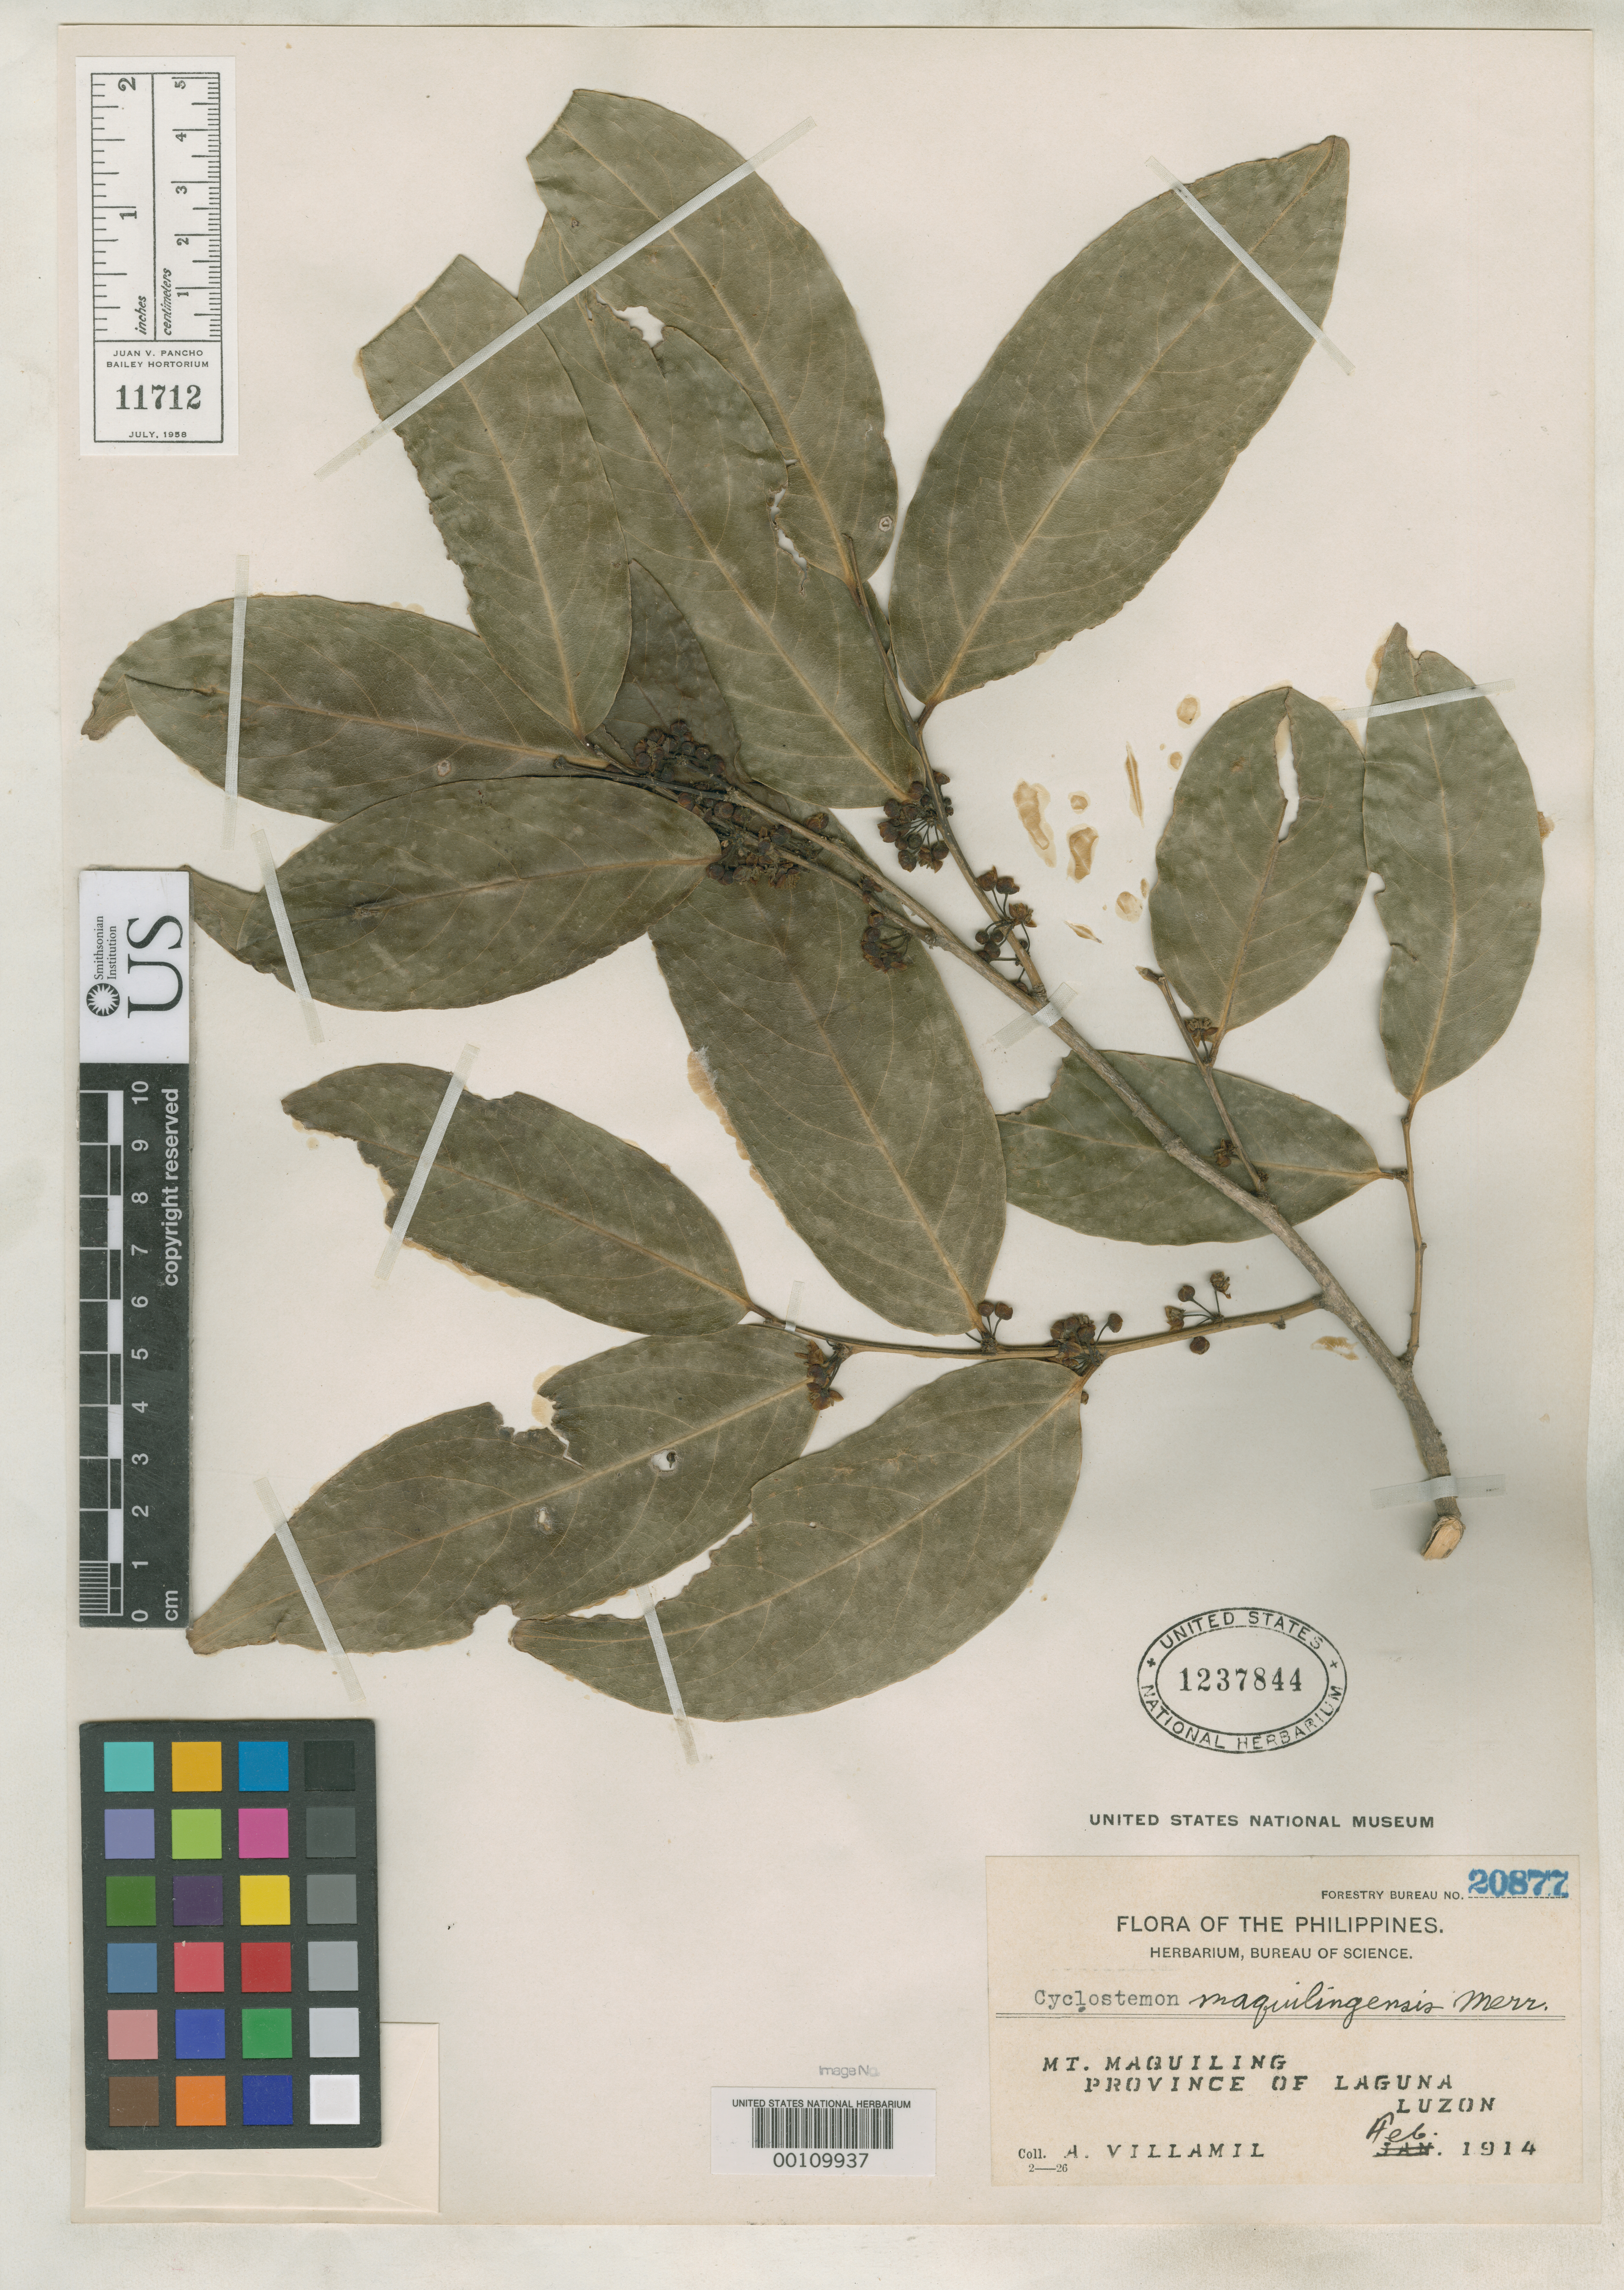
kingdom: Plantae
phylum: Tracheophyta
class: Magnoliopsida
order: Malpighiales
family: Putranjivaceae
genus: Cyclostemon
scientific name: Cyclostemon maquilingensis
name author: Merr.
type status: Isotype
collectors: A. Villamil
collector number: Bur. Sci. 20877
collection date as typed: Feb 1914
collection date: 1914-02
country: Philippines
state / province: Calabarzon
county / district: Laguna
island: Luzon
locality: Mt. Maquiling.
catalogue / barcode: US 1237844